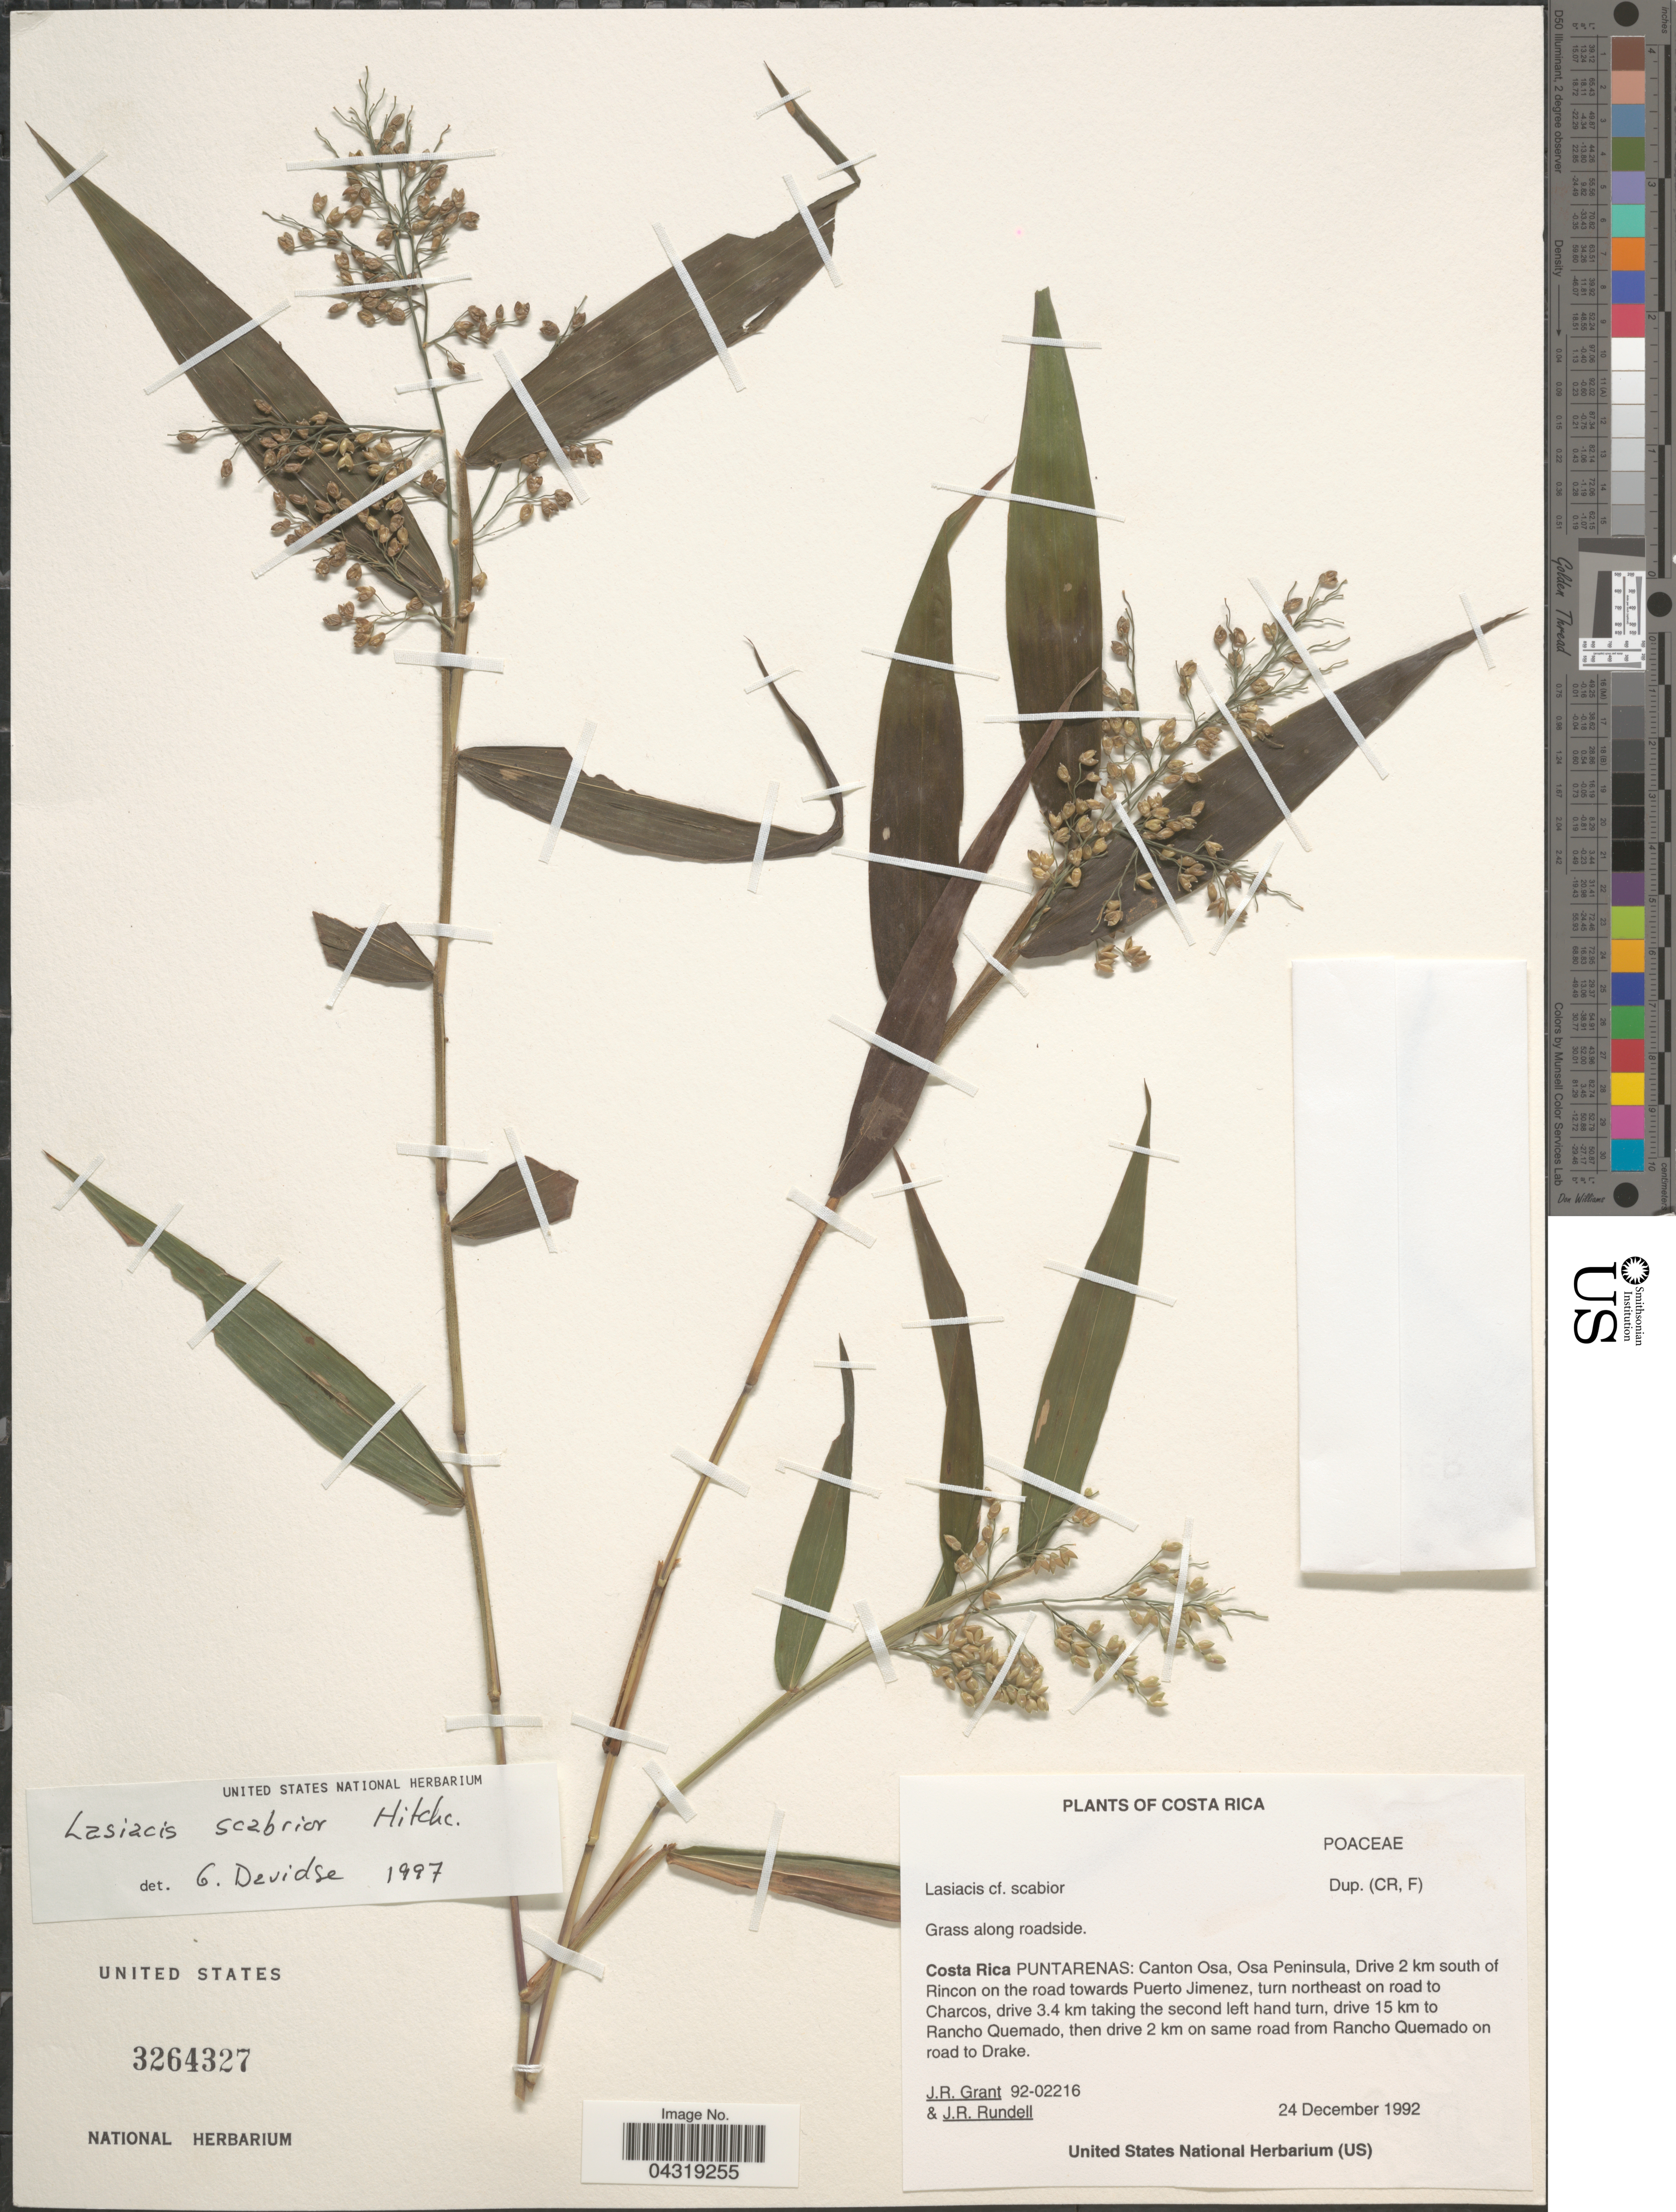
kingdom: Plantae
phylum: Tracheophyta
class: Liliopsida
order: Poales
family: Poaceae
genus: Lasiacis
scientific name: Lasiacis scabrior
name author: Hitchc.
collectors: J. Grant & J. R. Rundell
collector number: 92-02216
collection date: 1992-12-24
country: Costa Rica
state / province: Puntarenas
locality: Puntarenas: Canton Osa, Osa Peninsula, Drive 2 km south of Rincon on the road towards Puerto Jimenez, turn northeast on road to Charcos, drive 3.4 km taking the second left hand turn, drive 15 km to Rancho Quemado, then drive 2 km on same road from Rancho Quemado on road to Drake.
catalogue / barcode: US 3264327